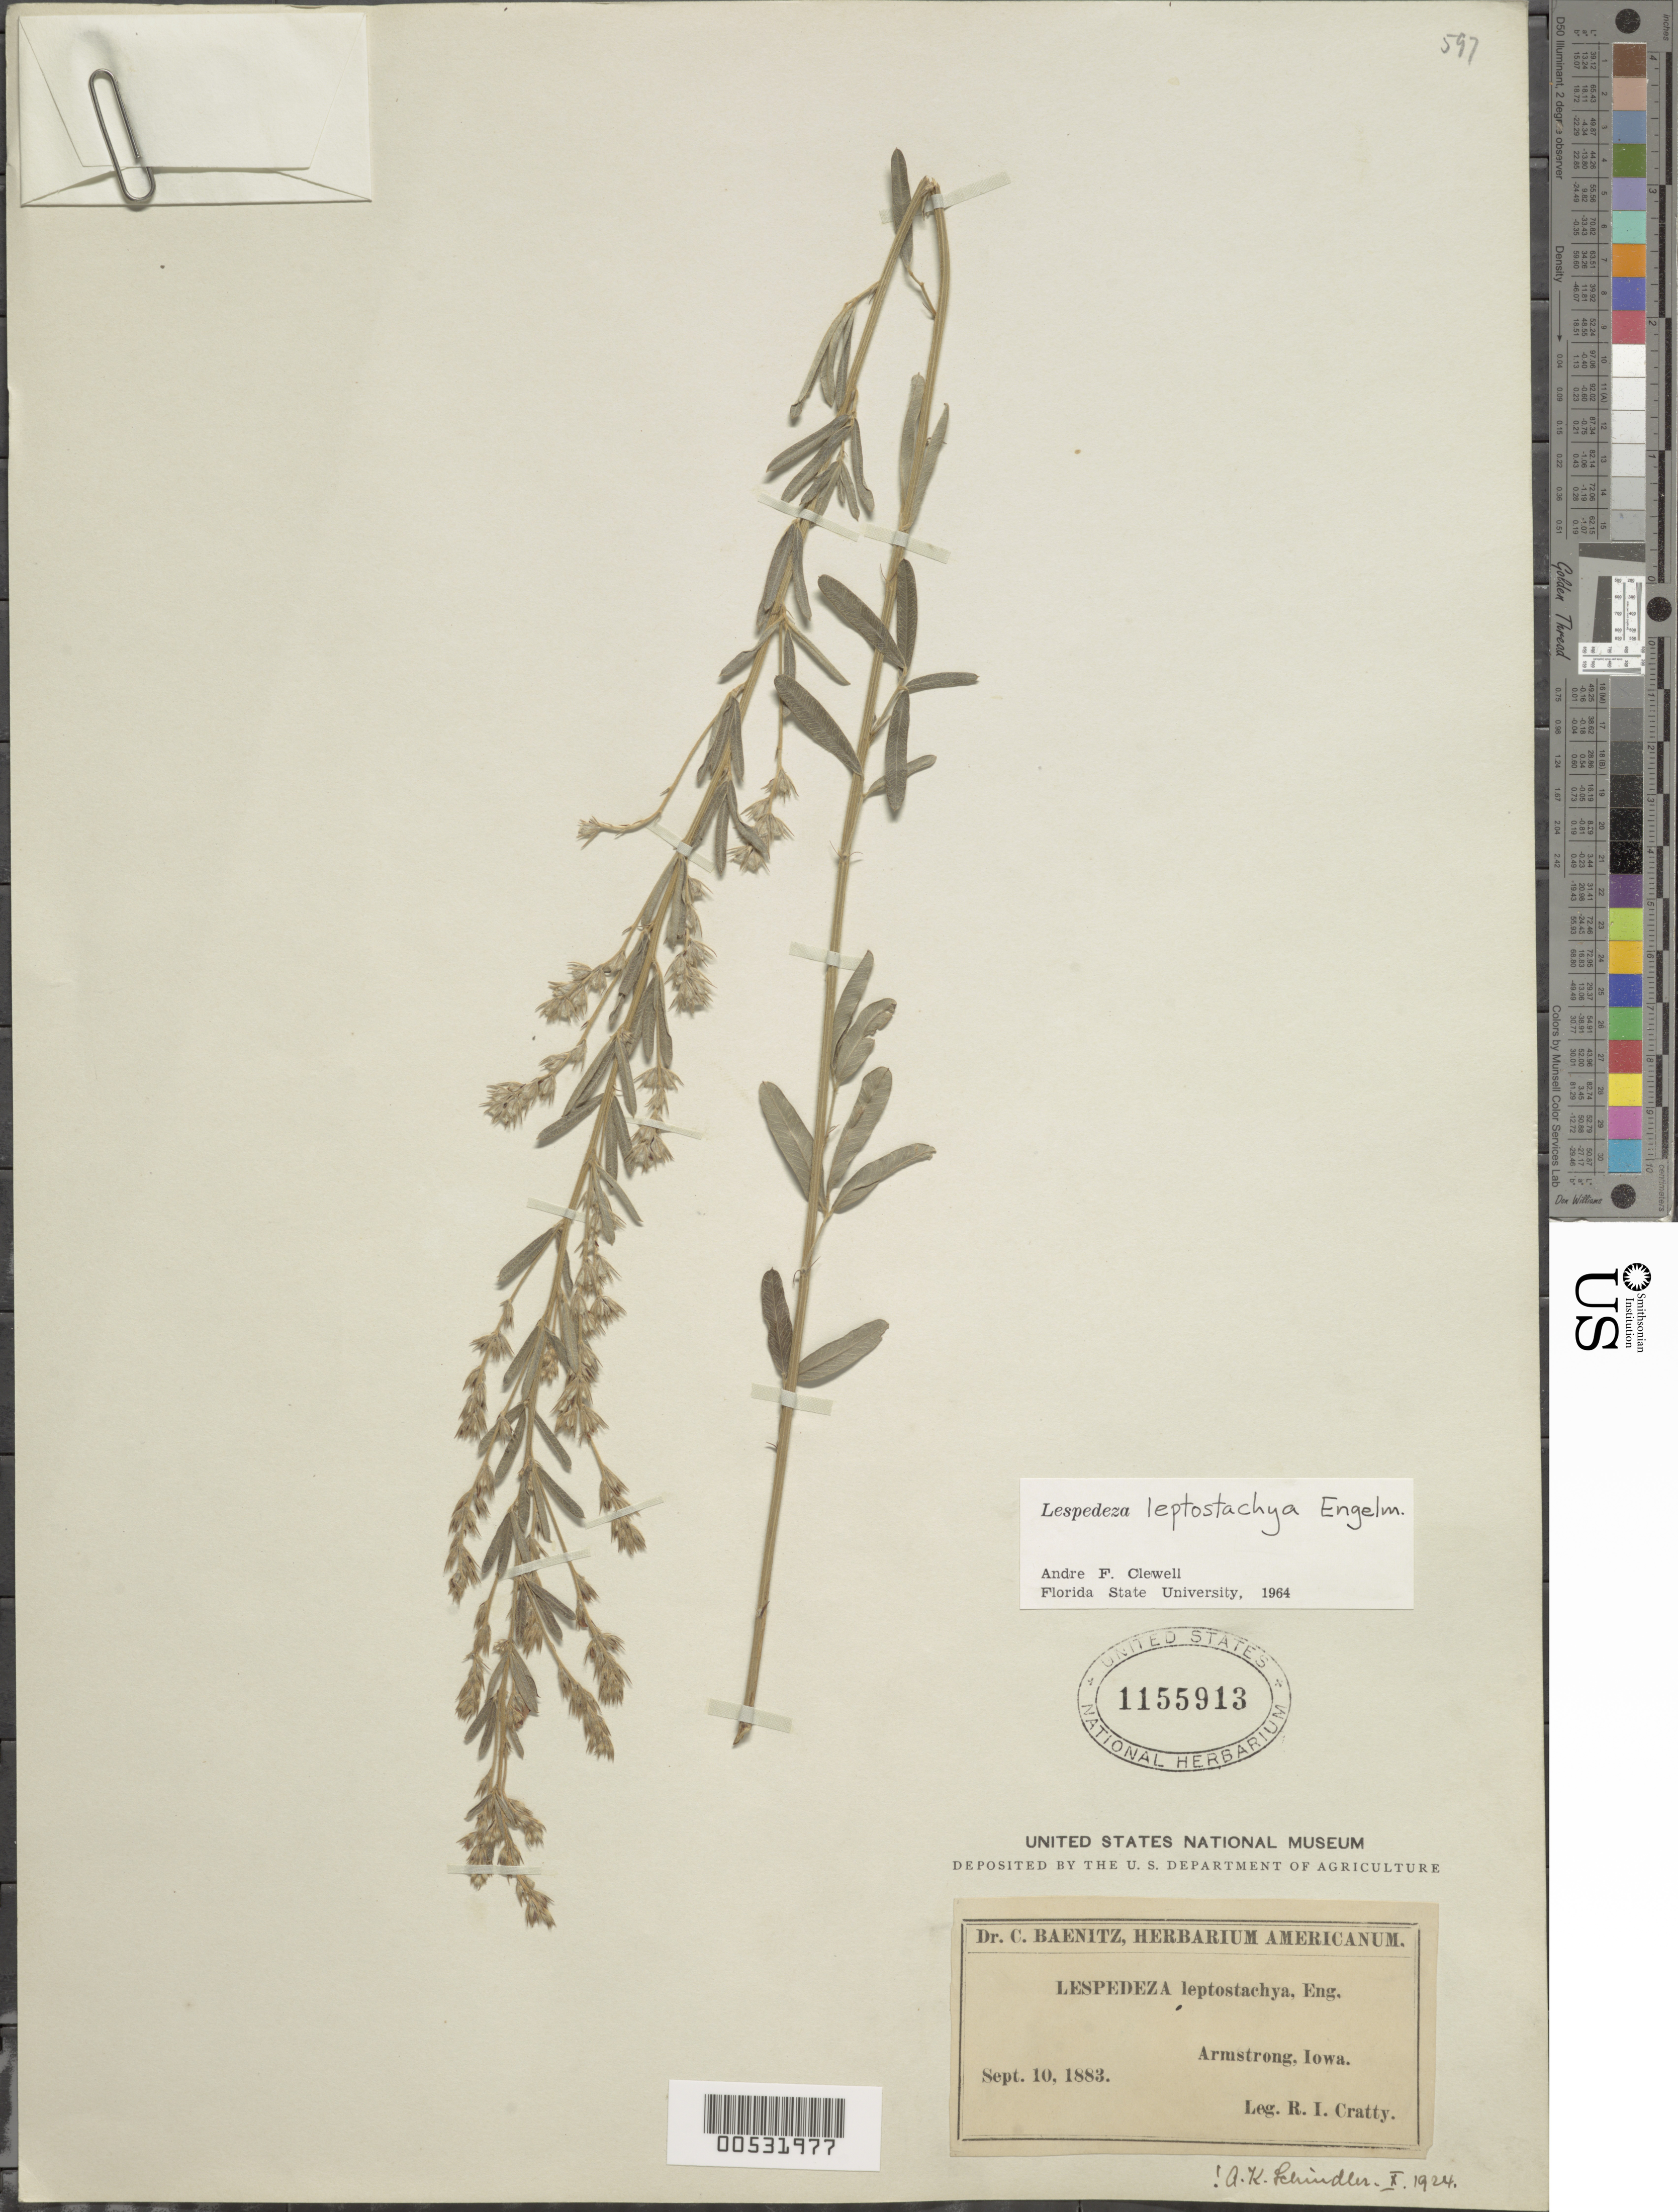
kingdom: Plantae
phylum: Tracheophyta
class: Magnoliopsida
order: Fabales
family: Fabaceae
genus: Lespedeza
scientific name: Lespedeza leptostachya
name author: Engelm.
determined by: Clewell, Andre Francis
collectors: R. Cratty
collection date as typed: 10 Sep 1883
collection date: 1883-09-10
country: United States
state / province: Iowa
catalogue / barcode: US 1155913